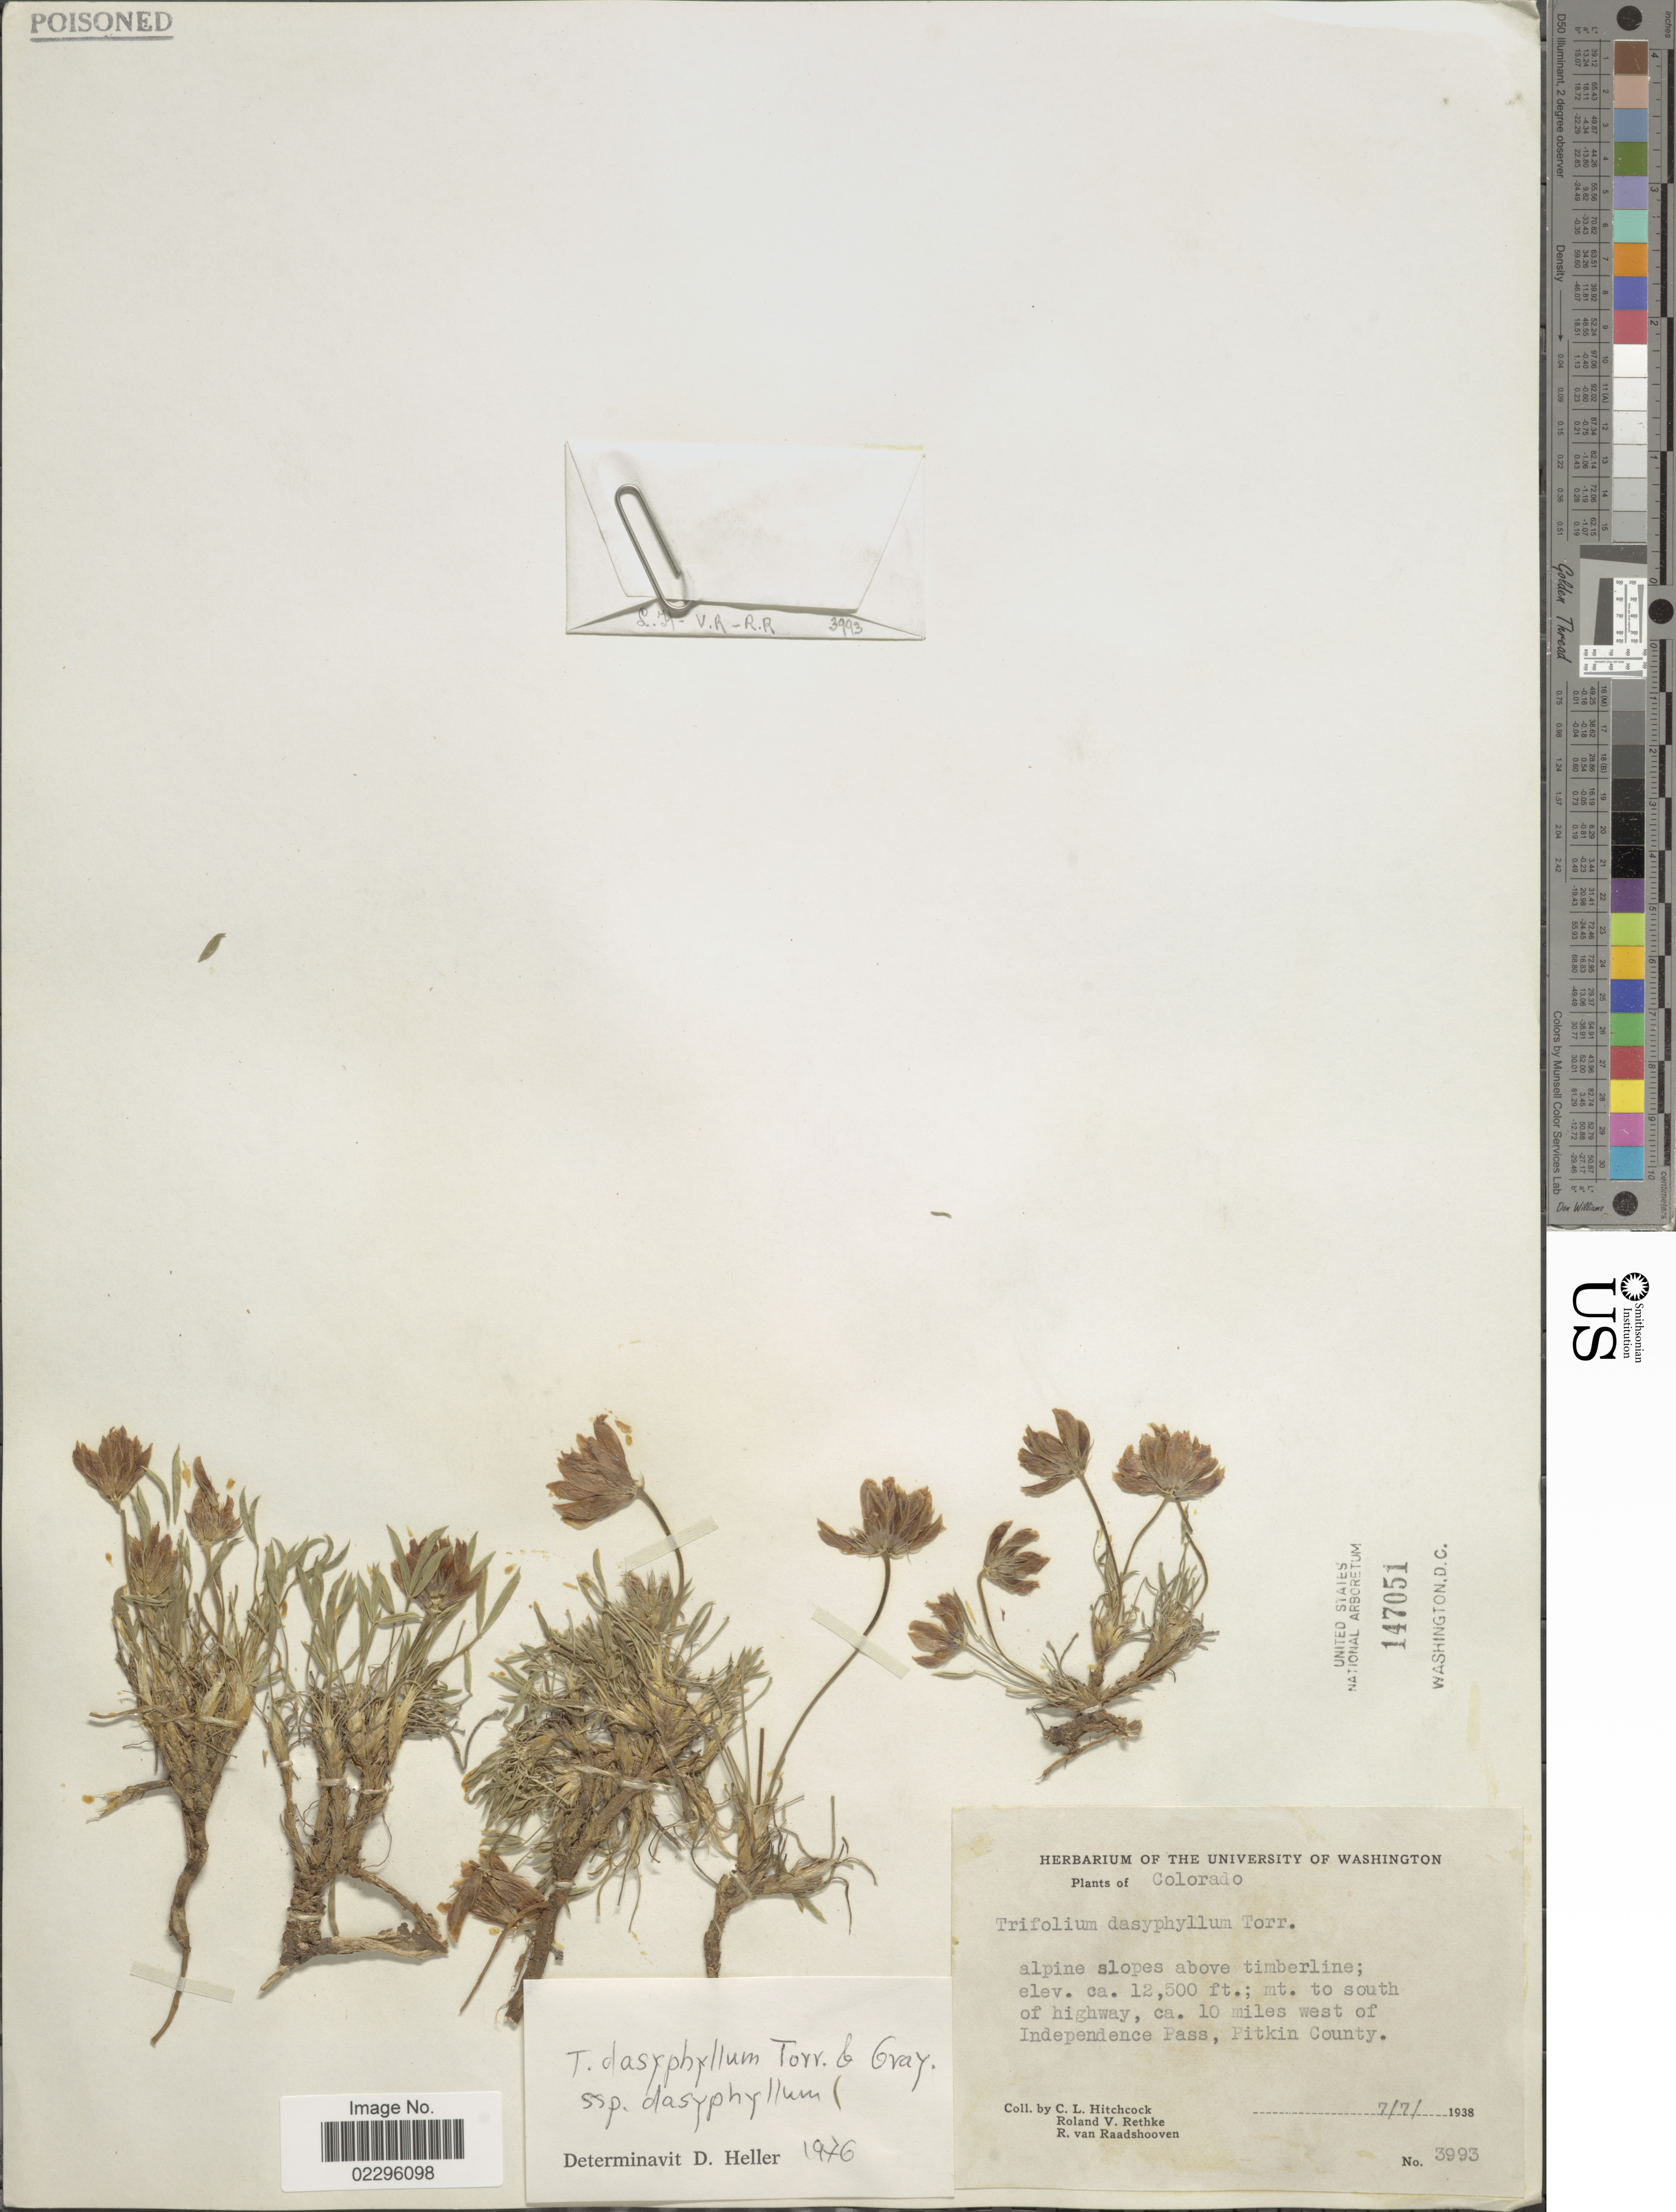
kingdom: Plantae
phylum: Tracheophyta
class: Magnoliopsida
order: Fabales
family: Fabaceae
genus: Trifolium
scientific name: Trifolium dasyphyllum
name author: Torr. & A. Gray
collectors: C. L. Hitchcock, R. Rethke & R. Raadshooven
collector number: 3993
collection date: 1938-07-07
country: United States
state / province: Colorado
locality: Mt. to south of highway, ca. 10 miles west of Independence Pass, Pitkin County